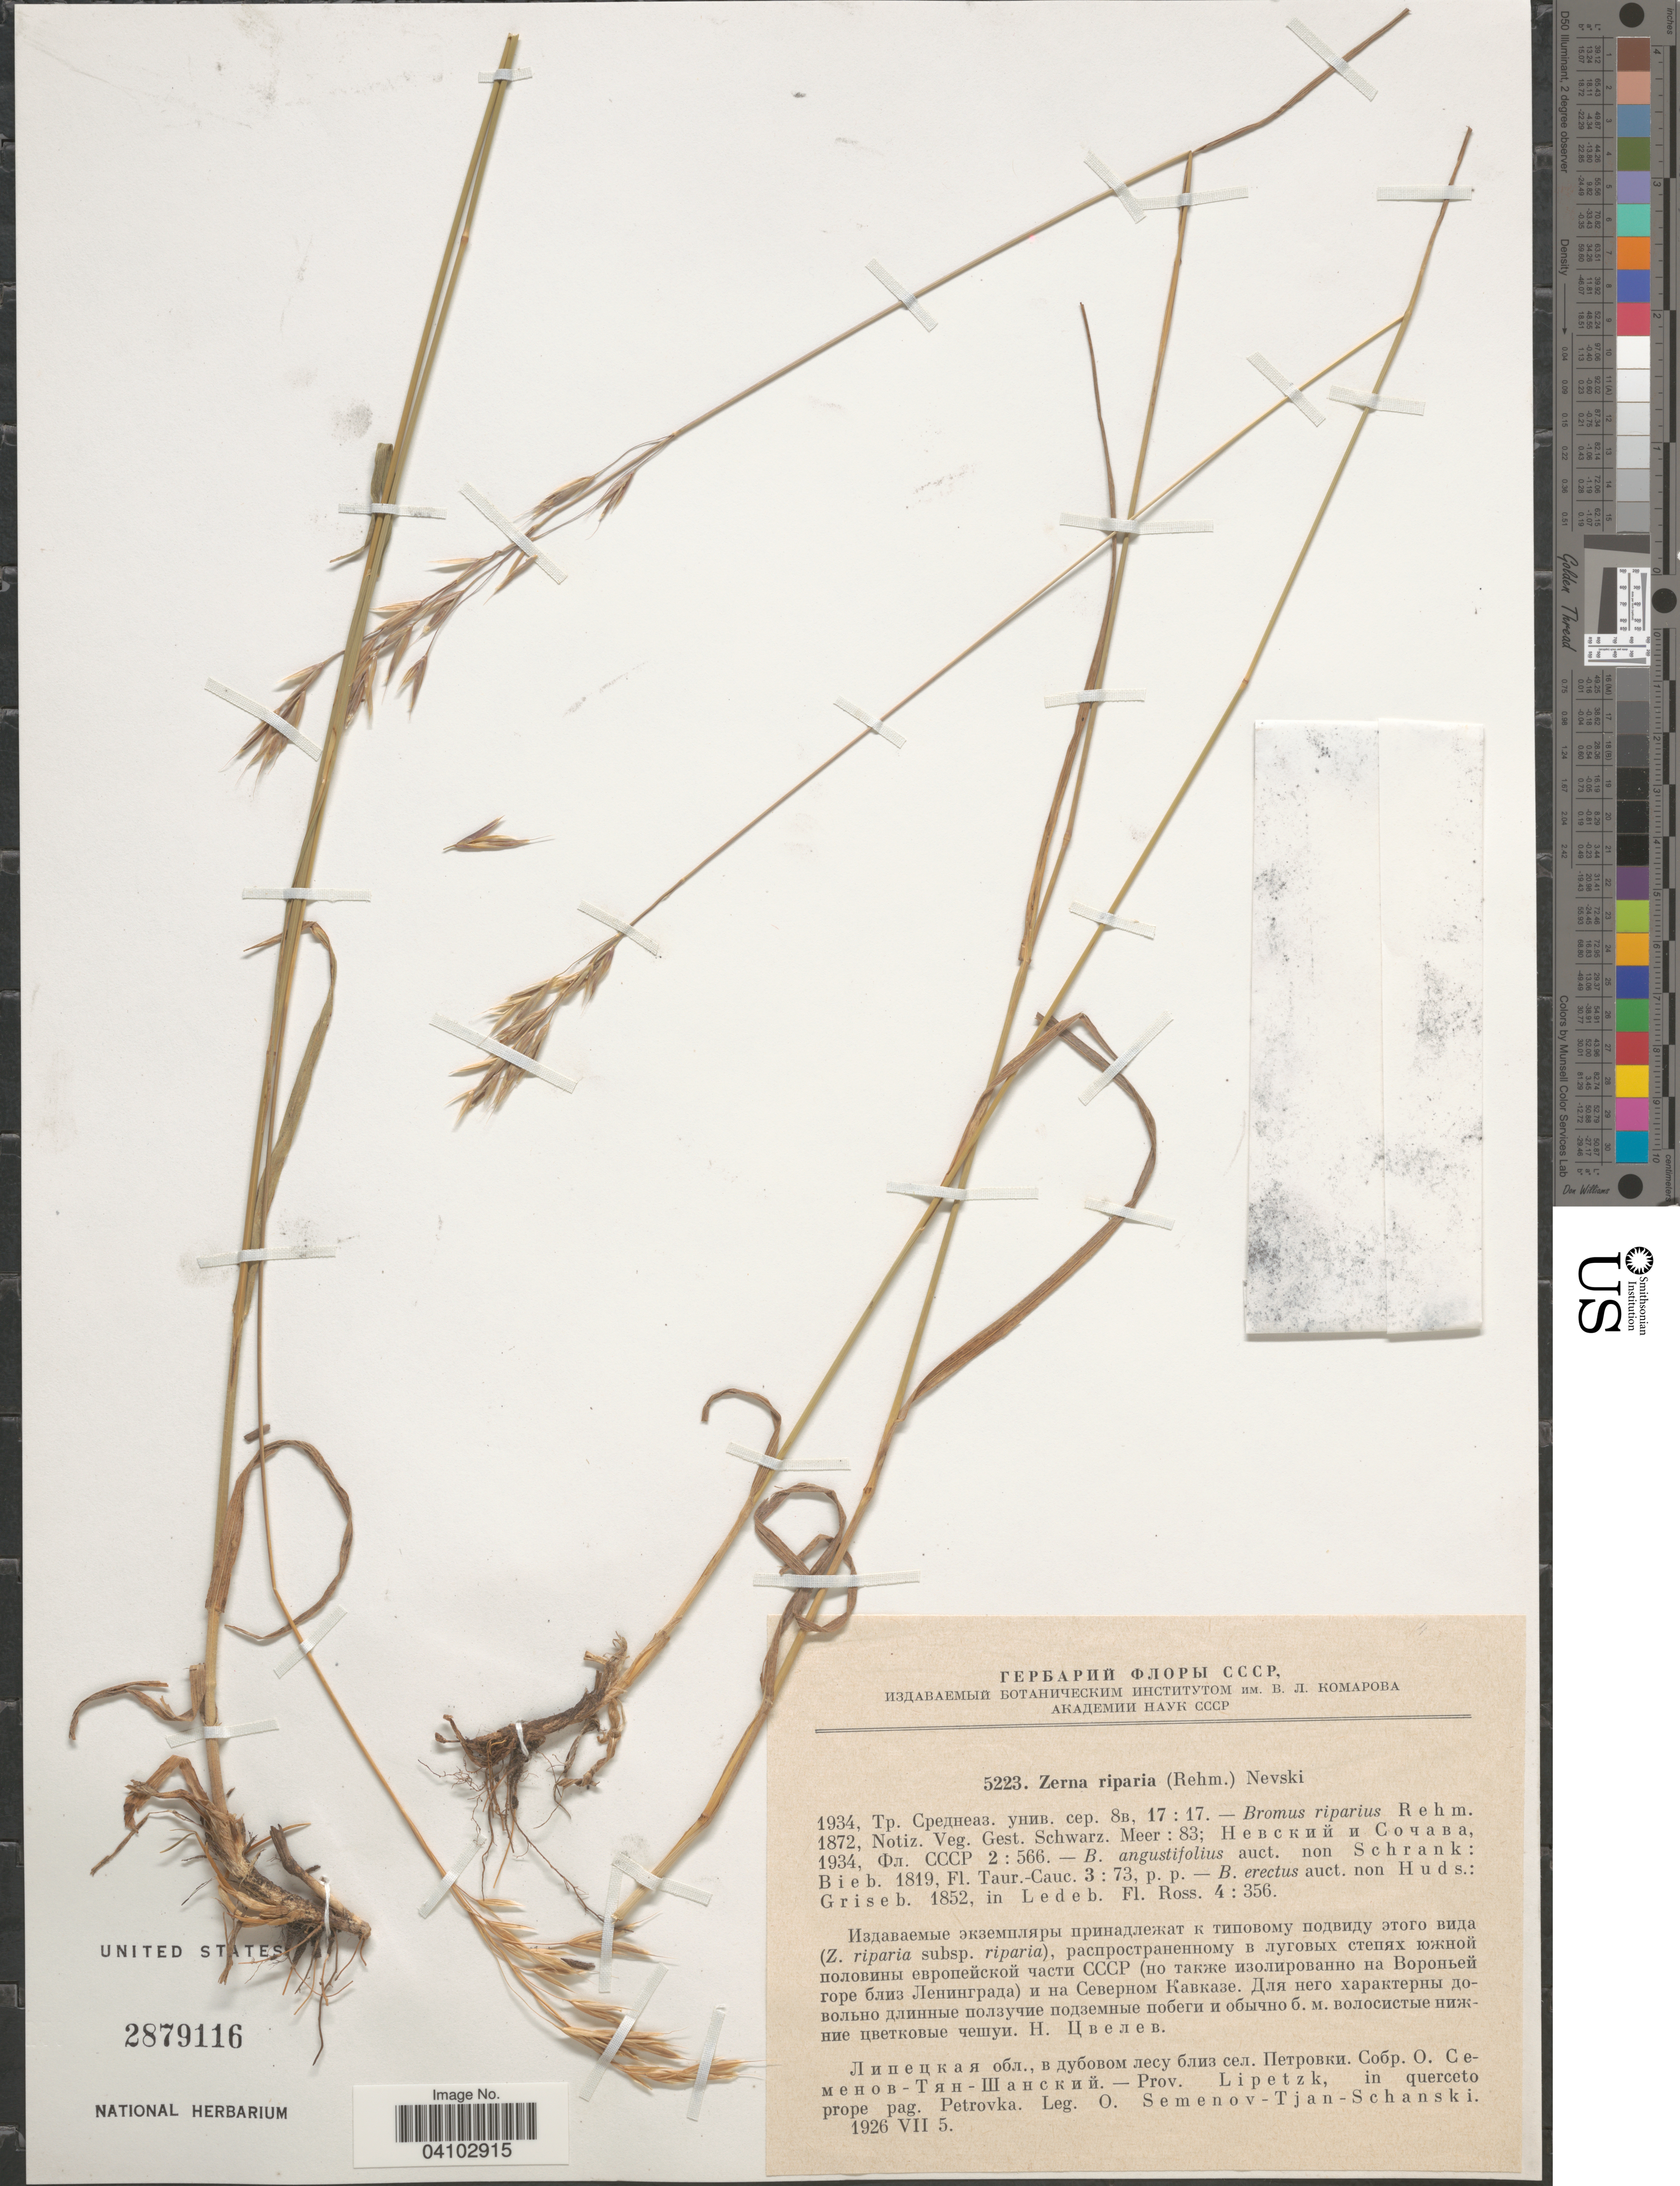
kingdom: Plantae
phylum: Tracheophyta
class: Liliopsida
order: Poales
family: Poaceae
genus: Bromus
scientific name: Bromus riparius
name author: Rehmann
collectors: P. P. Semenov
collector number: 5223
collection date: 1926-07-05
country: Russian Federation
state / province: Lipetsk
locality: Prov. Lipetzk, in querceto prope pag. Petrovka.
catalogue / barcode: US 2879116